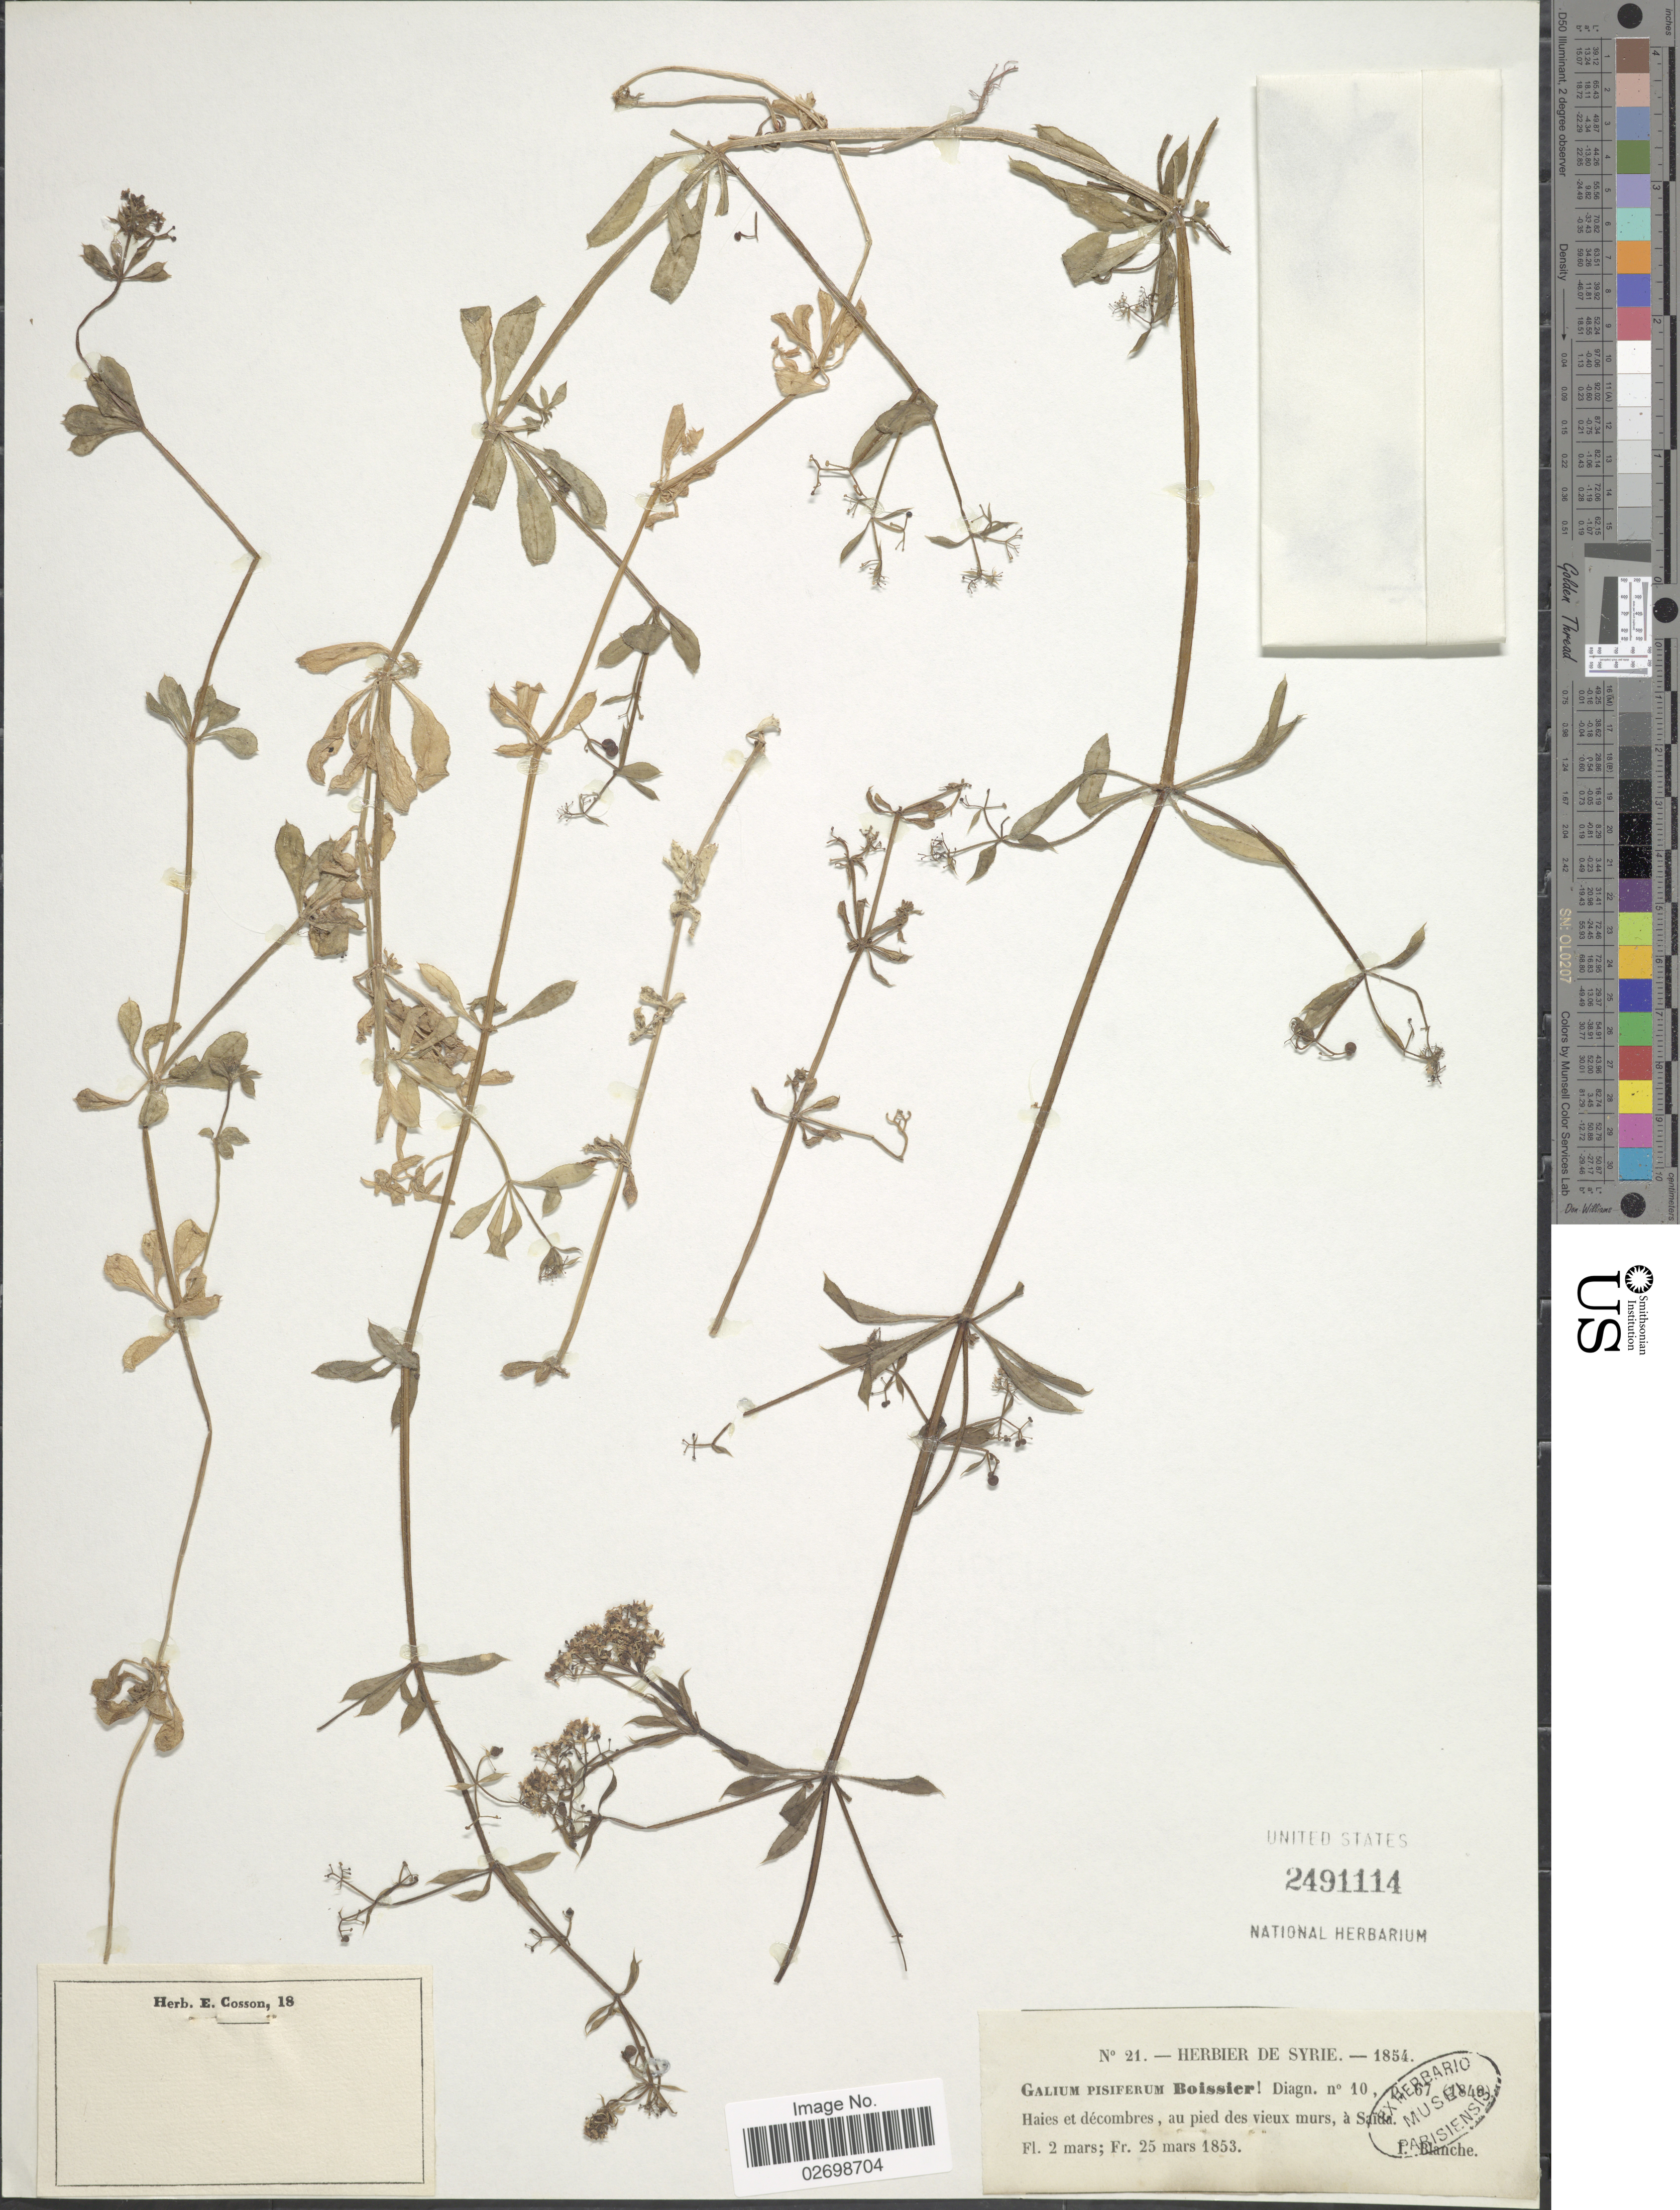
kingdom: Plantae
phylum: Tracheophyta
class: Magnoliopsida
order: Gentianales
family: Rubiaceae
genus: Galium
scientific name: Galium pisiferum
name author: Boiss.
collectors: I. Blanche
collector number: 21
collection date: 1853-03-25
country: Syria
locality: Haies et decombres, au pied des vieux murs, a Saida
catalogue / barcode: US 2491114